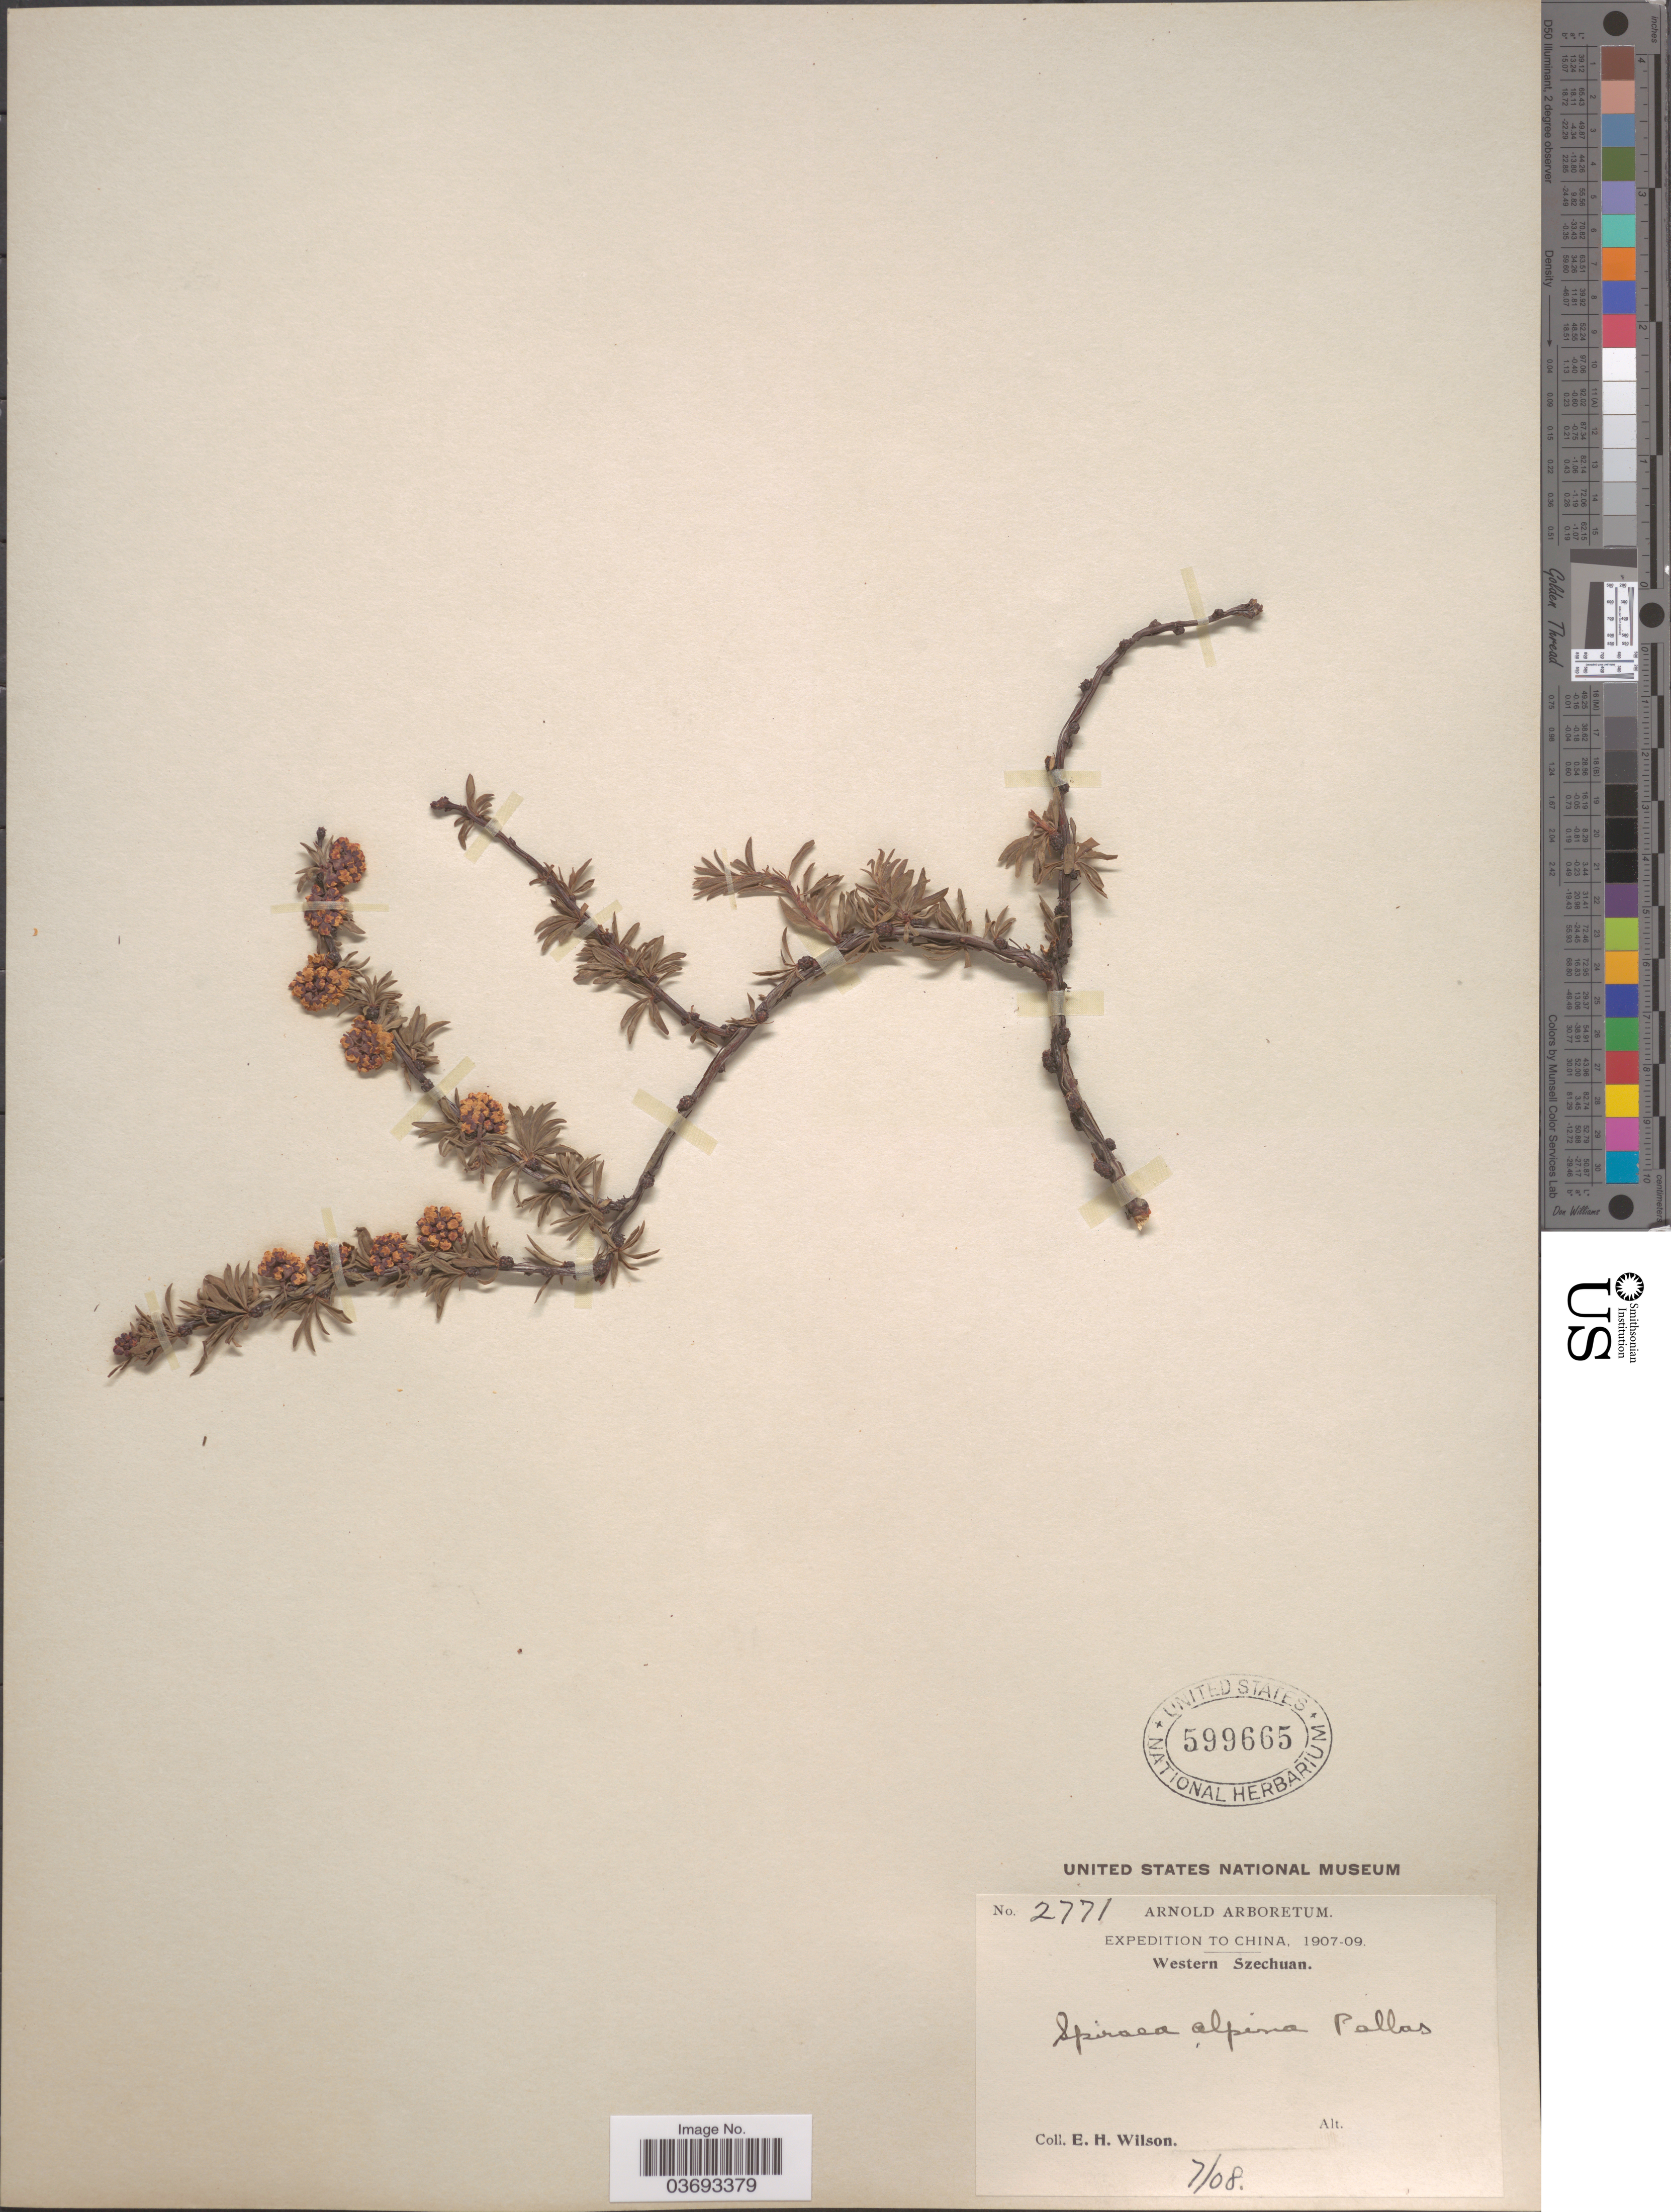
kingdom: Plantae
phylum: Tracheophyta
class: Magnoliopsida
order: Rosales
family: Rosaceae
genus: Spiraea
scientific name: Spiraea alpina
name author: Pall.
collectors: E. Wilson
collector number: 2771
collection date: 1908-07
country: China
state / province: Sichuan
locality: Western Szechuan.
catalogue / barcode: US 599665